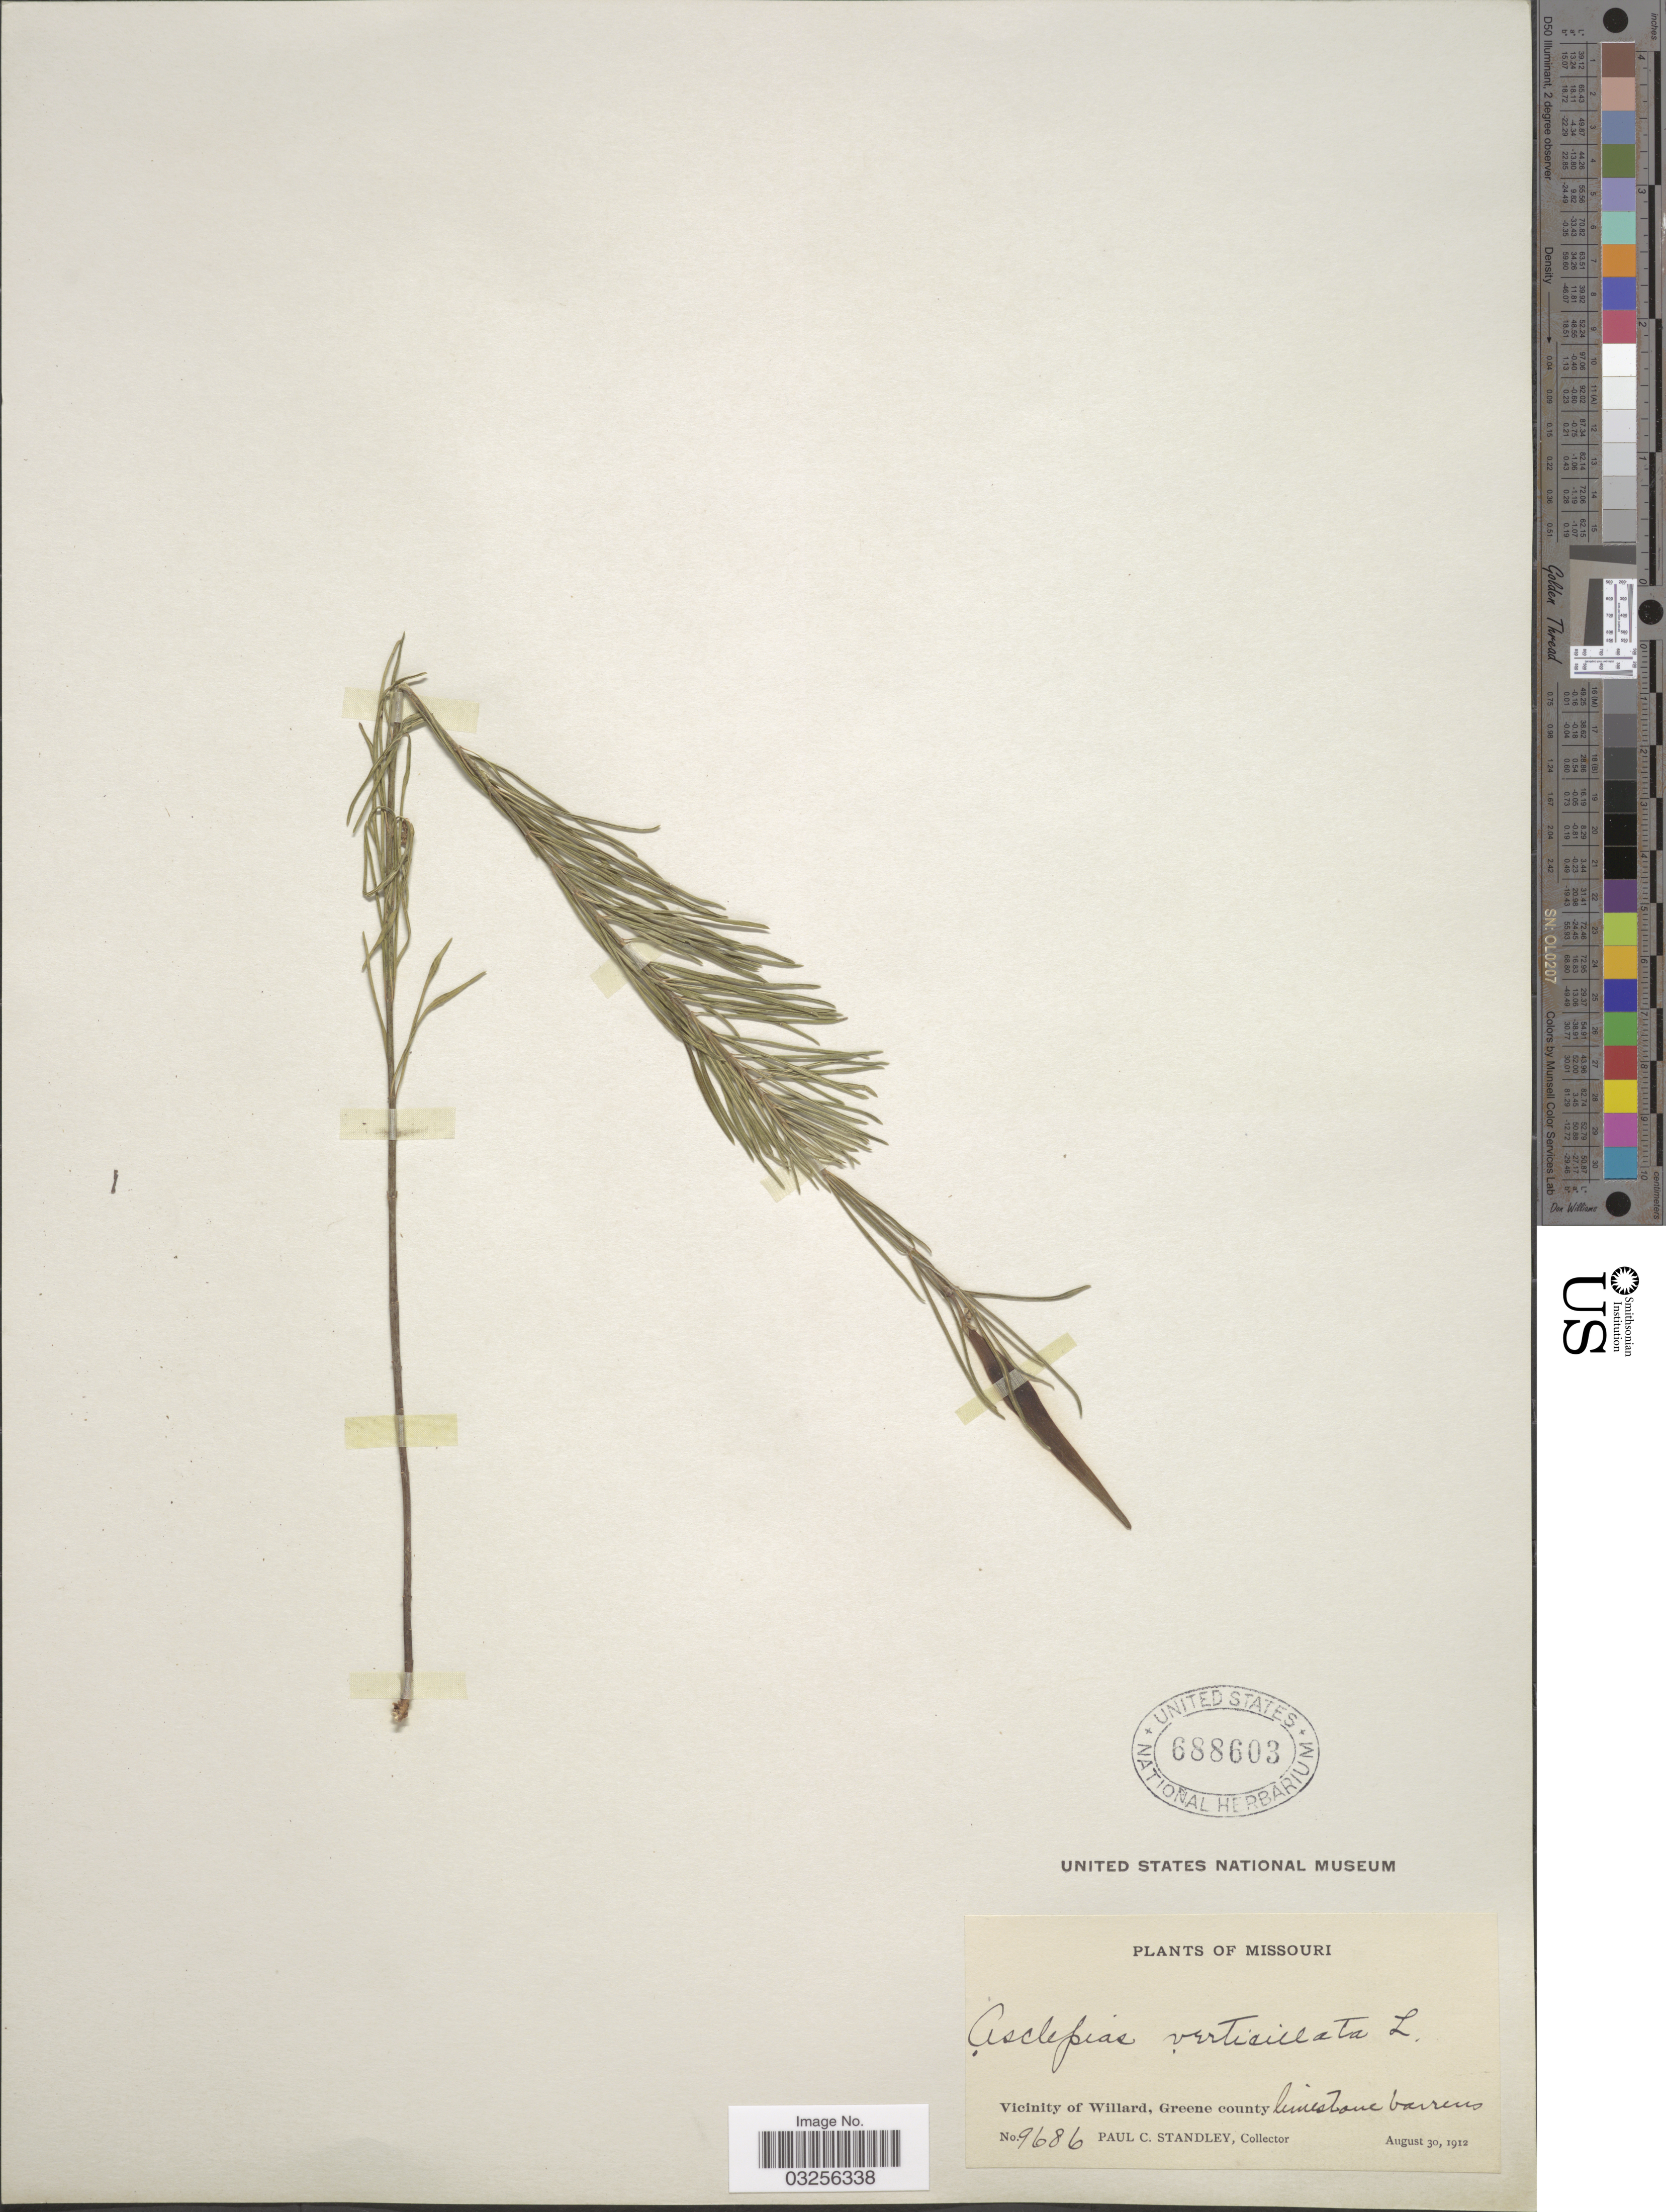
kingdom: Plantae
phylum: Tracheophyta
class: Magnoliopsida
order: Gentianales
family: Apocynaceae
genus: Asclepias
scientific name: Asclepias verticillata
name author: L.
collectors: P. C. Standley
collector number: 9686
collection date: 1912-08-30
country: United States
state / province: Missouri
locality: Vicinity of Willard, Greene county.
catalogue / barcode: US 688603